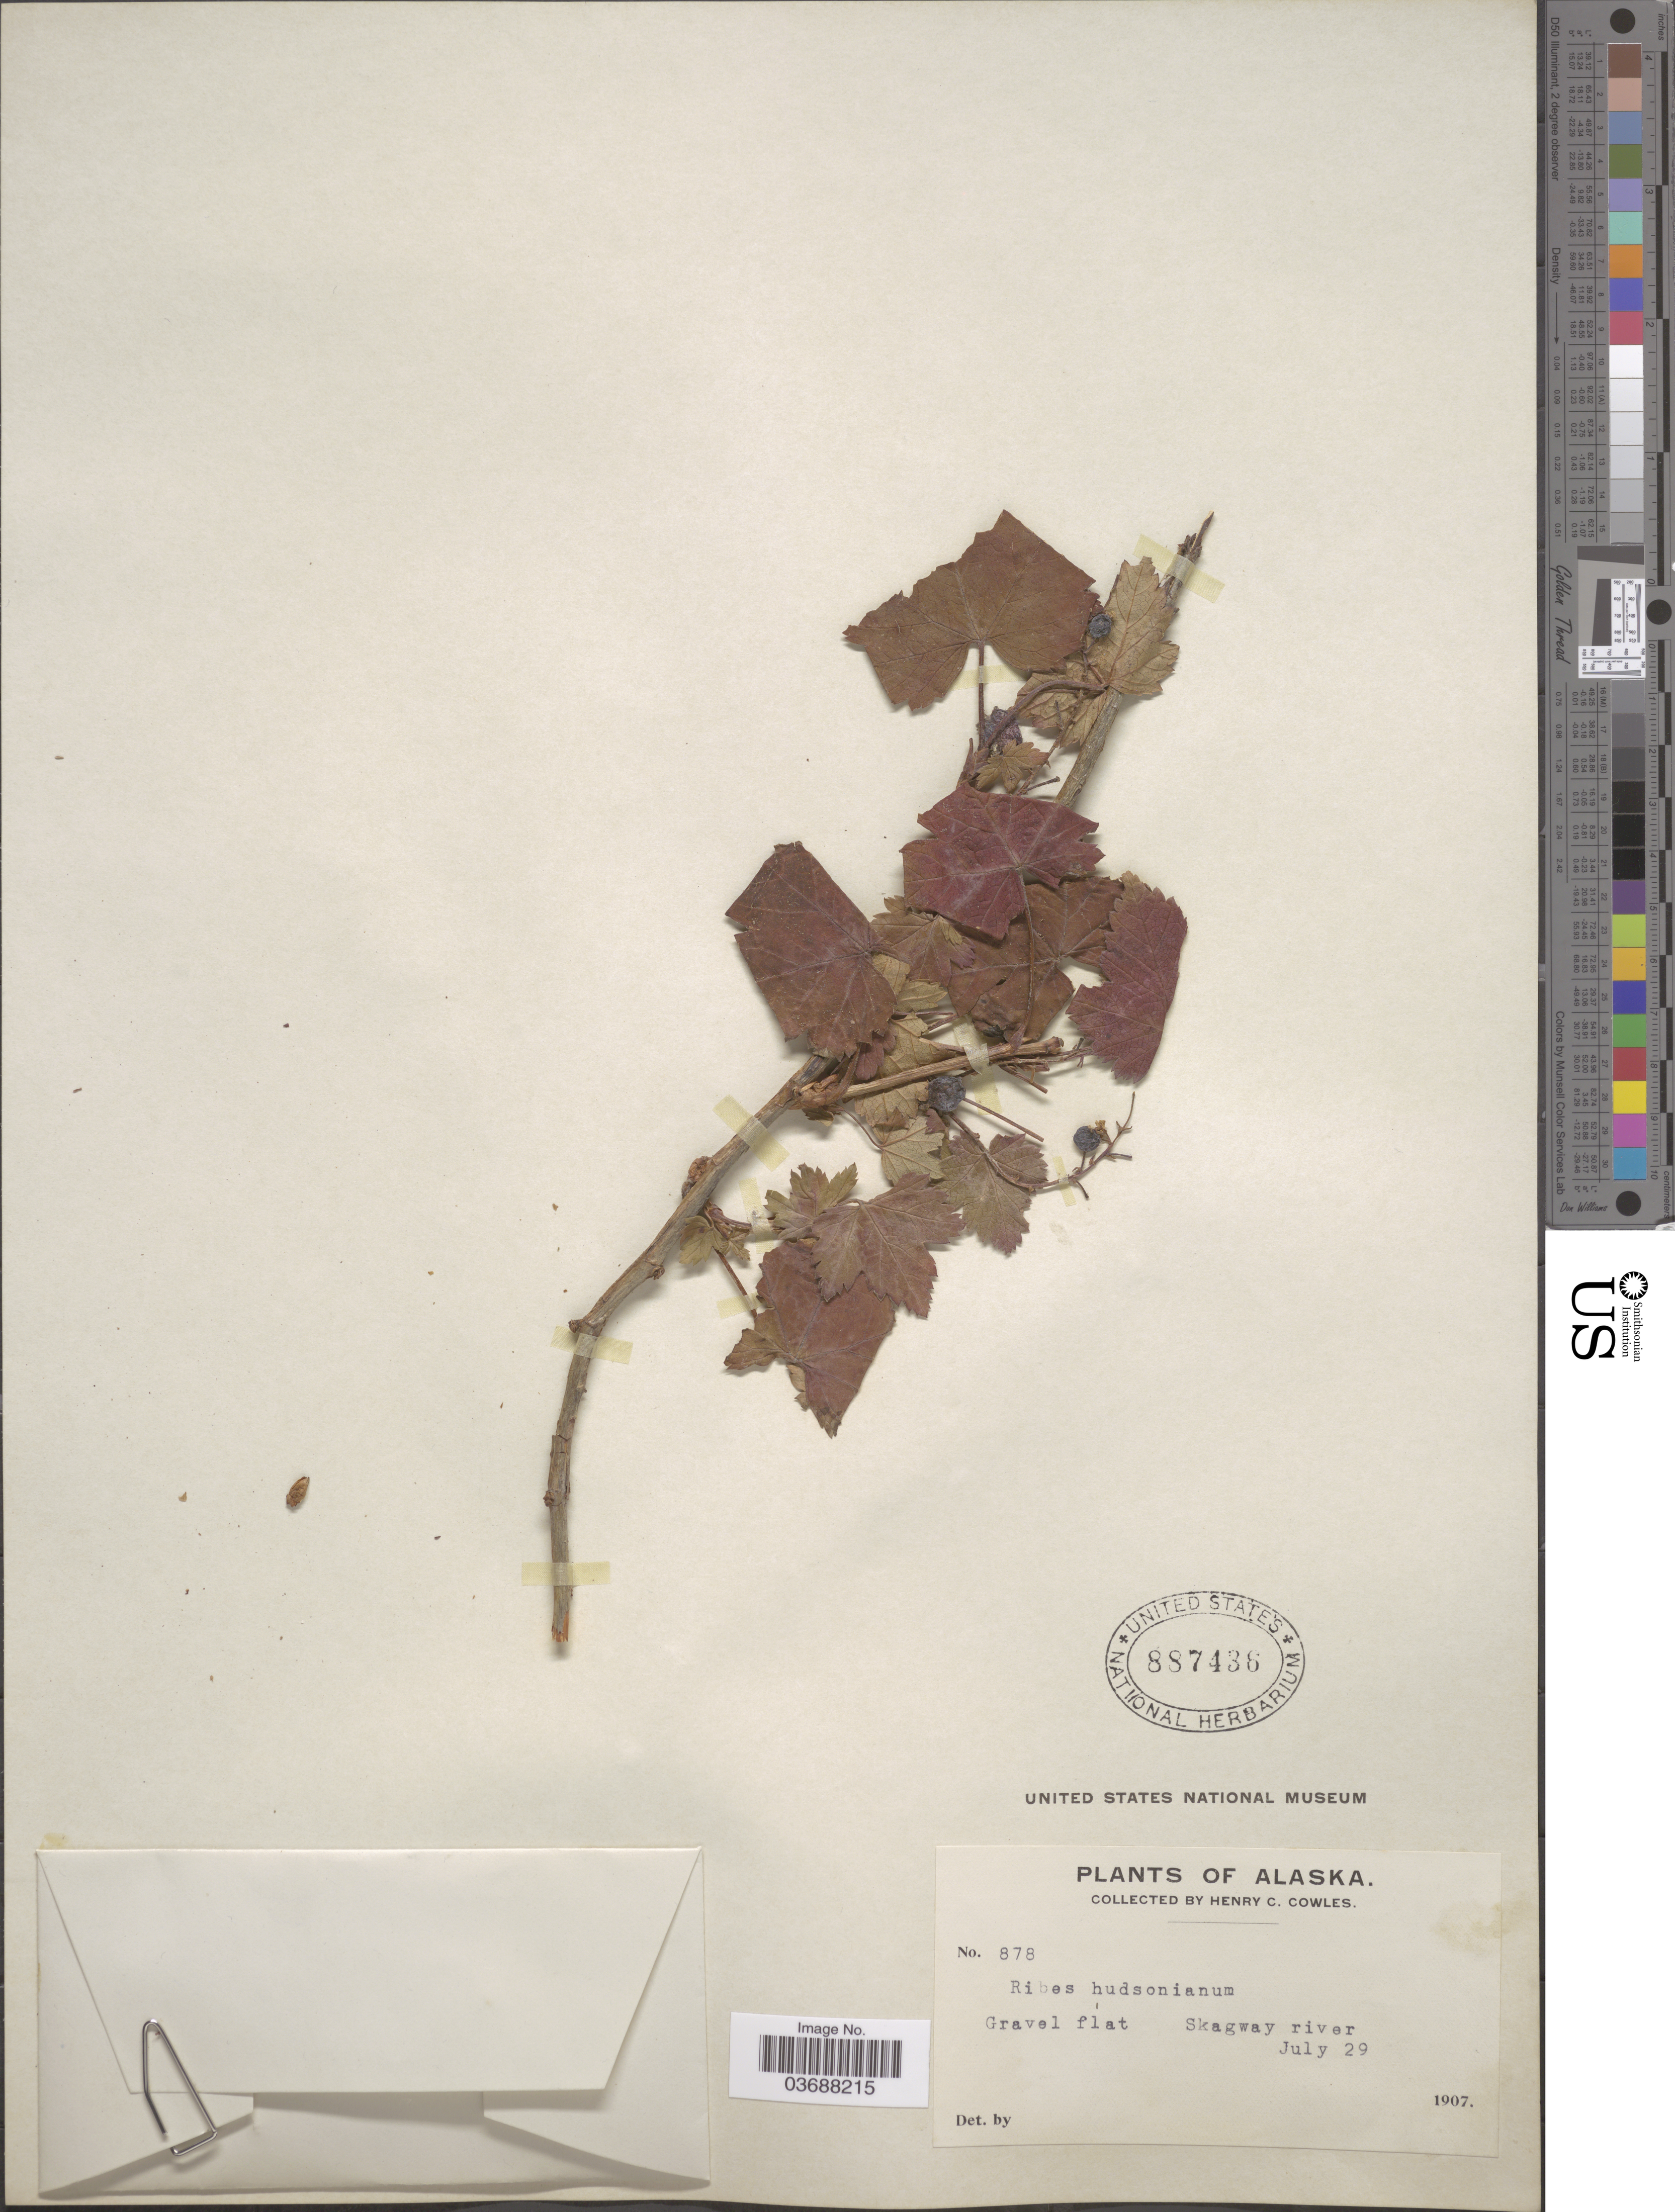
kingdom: Plantae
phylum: Tracheophyta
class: Magnoliopsida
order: Saxifragales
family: Grossulariaceae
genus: Ribes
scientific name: Ribes laxiflorum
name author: Pursh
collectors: H. Cowles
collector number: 878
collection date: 1907-07-29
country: United States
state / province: Alaska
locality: Gravel flat, Skagway river.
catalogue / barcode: US 887436